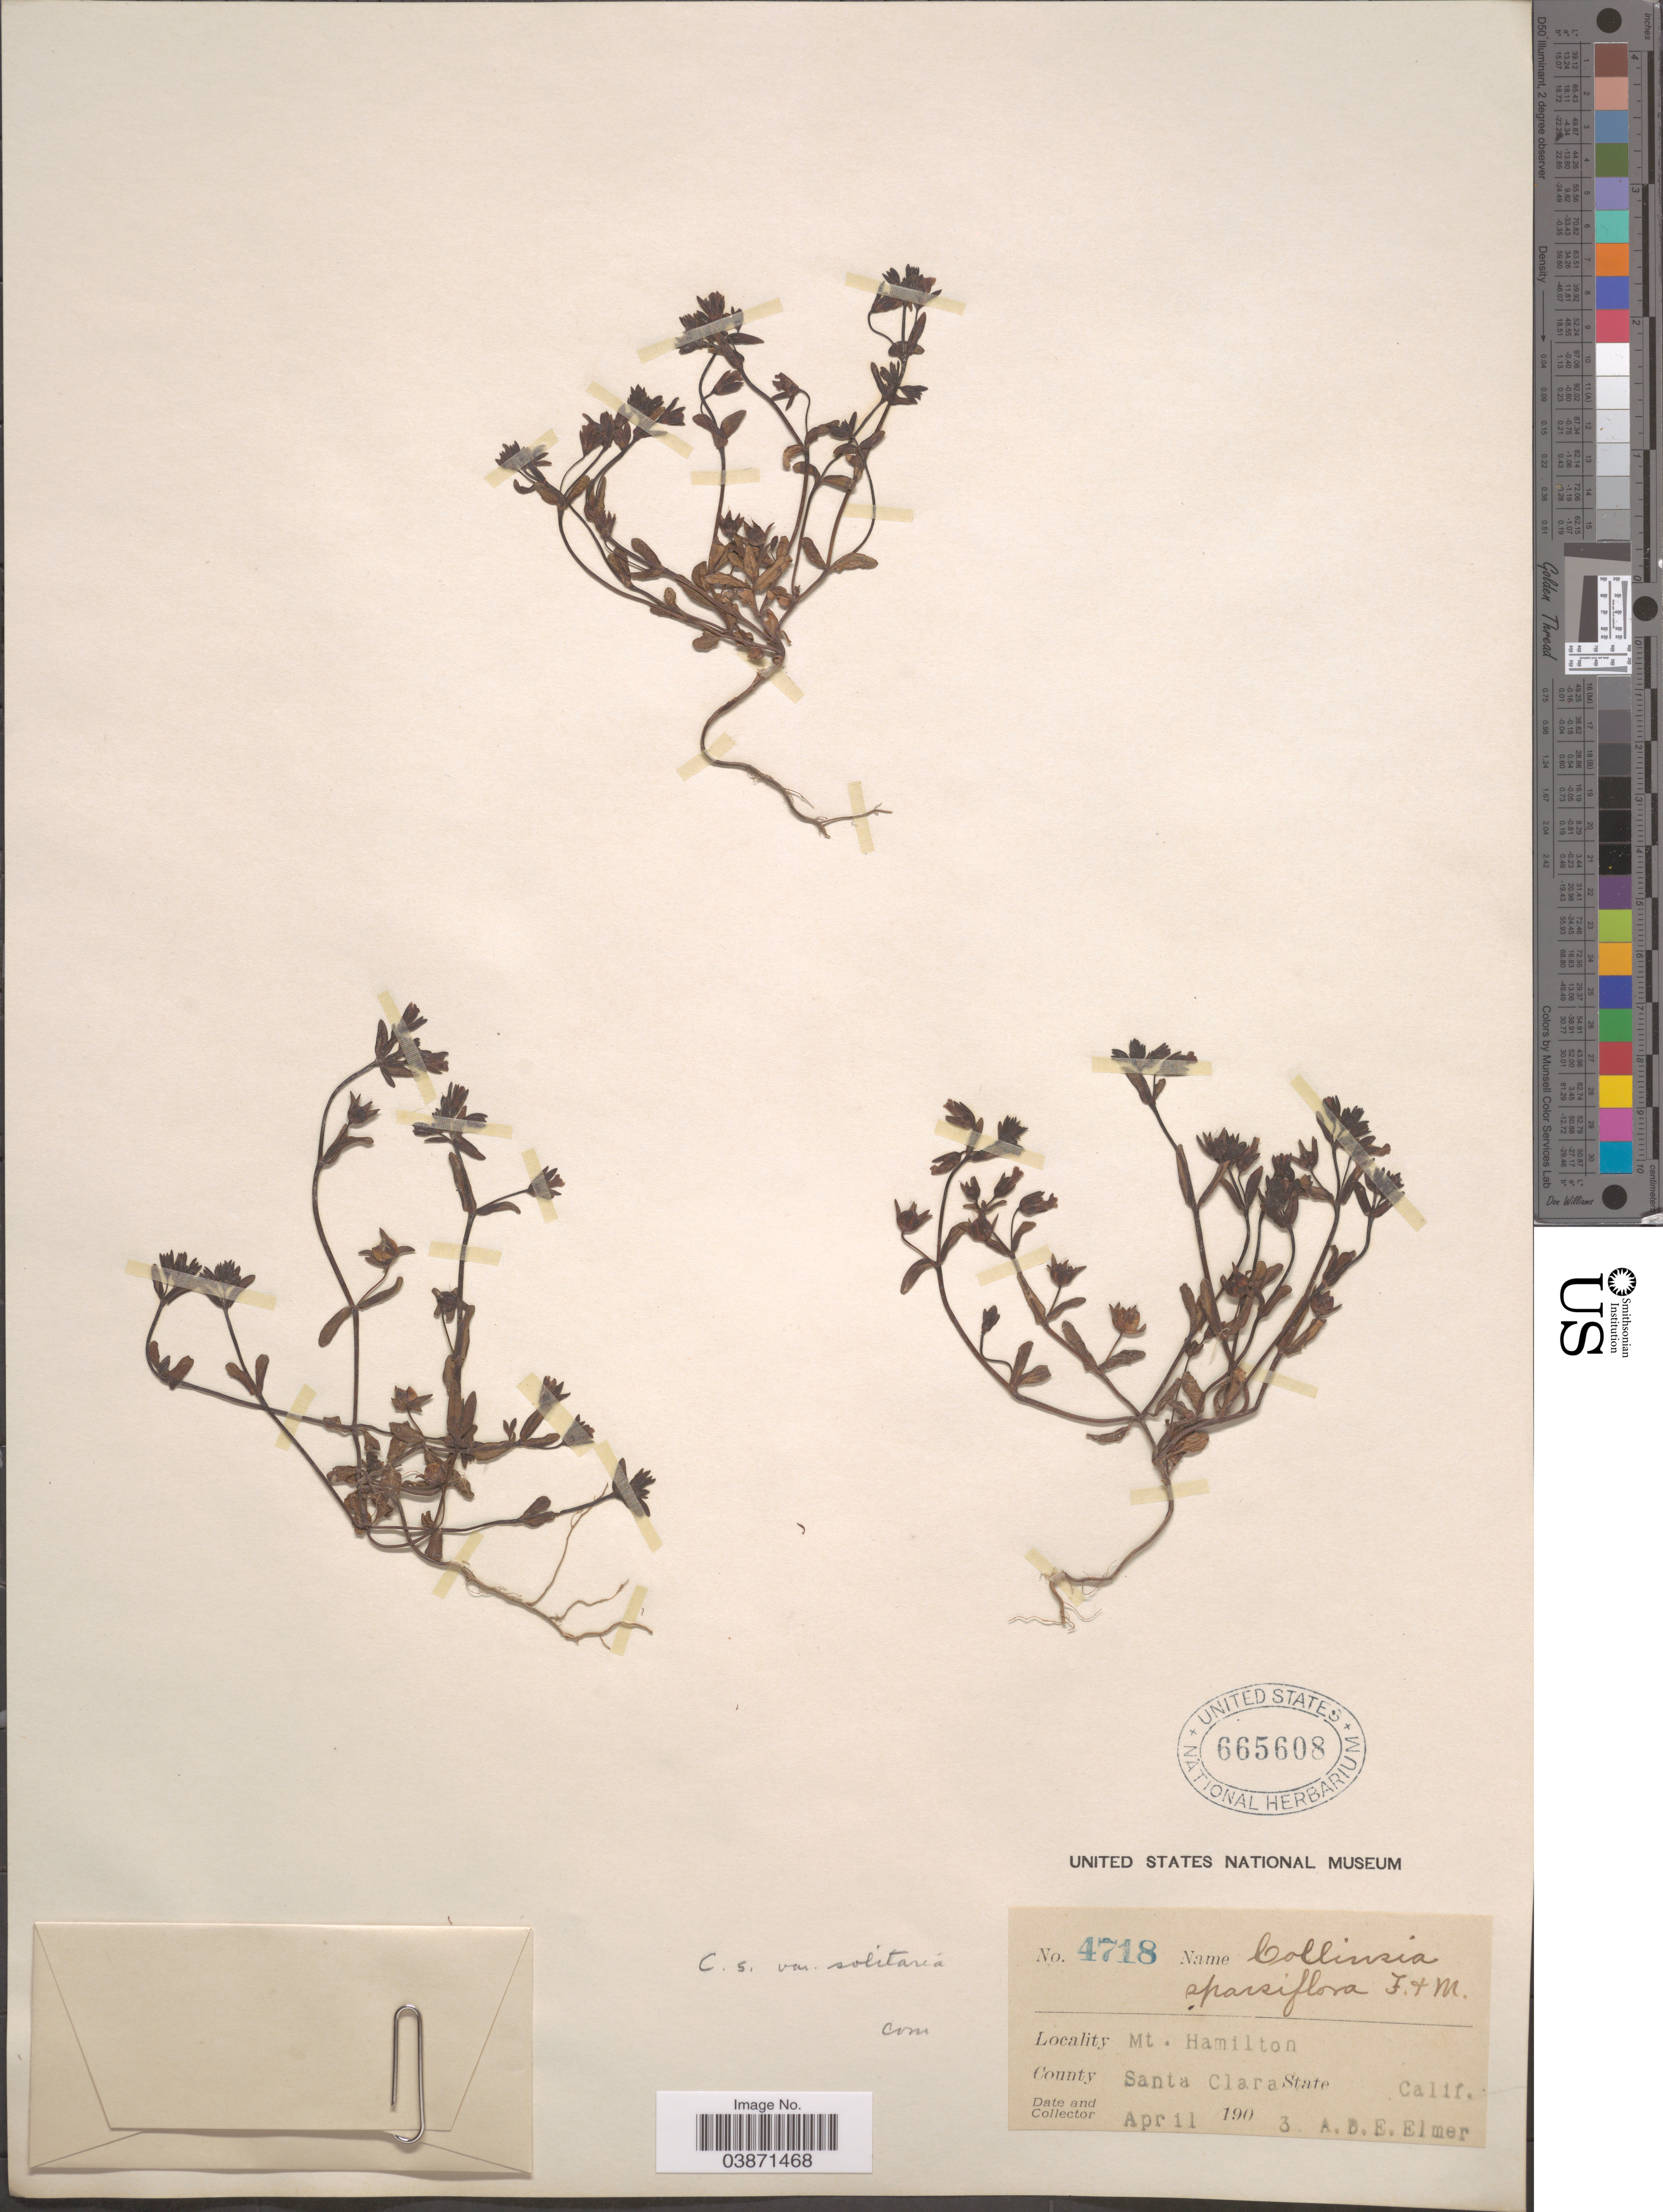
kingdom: Plantae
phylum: Tracheophyta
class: Magnoliopsida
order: Lamiales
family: Plantaginaceae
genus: Collinsia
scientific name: Collinsia sparsiflora var. solitaria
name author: (Kellogg) Newsom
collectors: A. D. E. Elmer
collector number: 4718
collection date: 1903-04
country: United States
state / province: California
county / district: Santa Clara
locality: Mt. Hamilton. County Santa Clara.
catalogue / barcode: US 665608